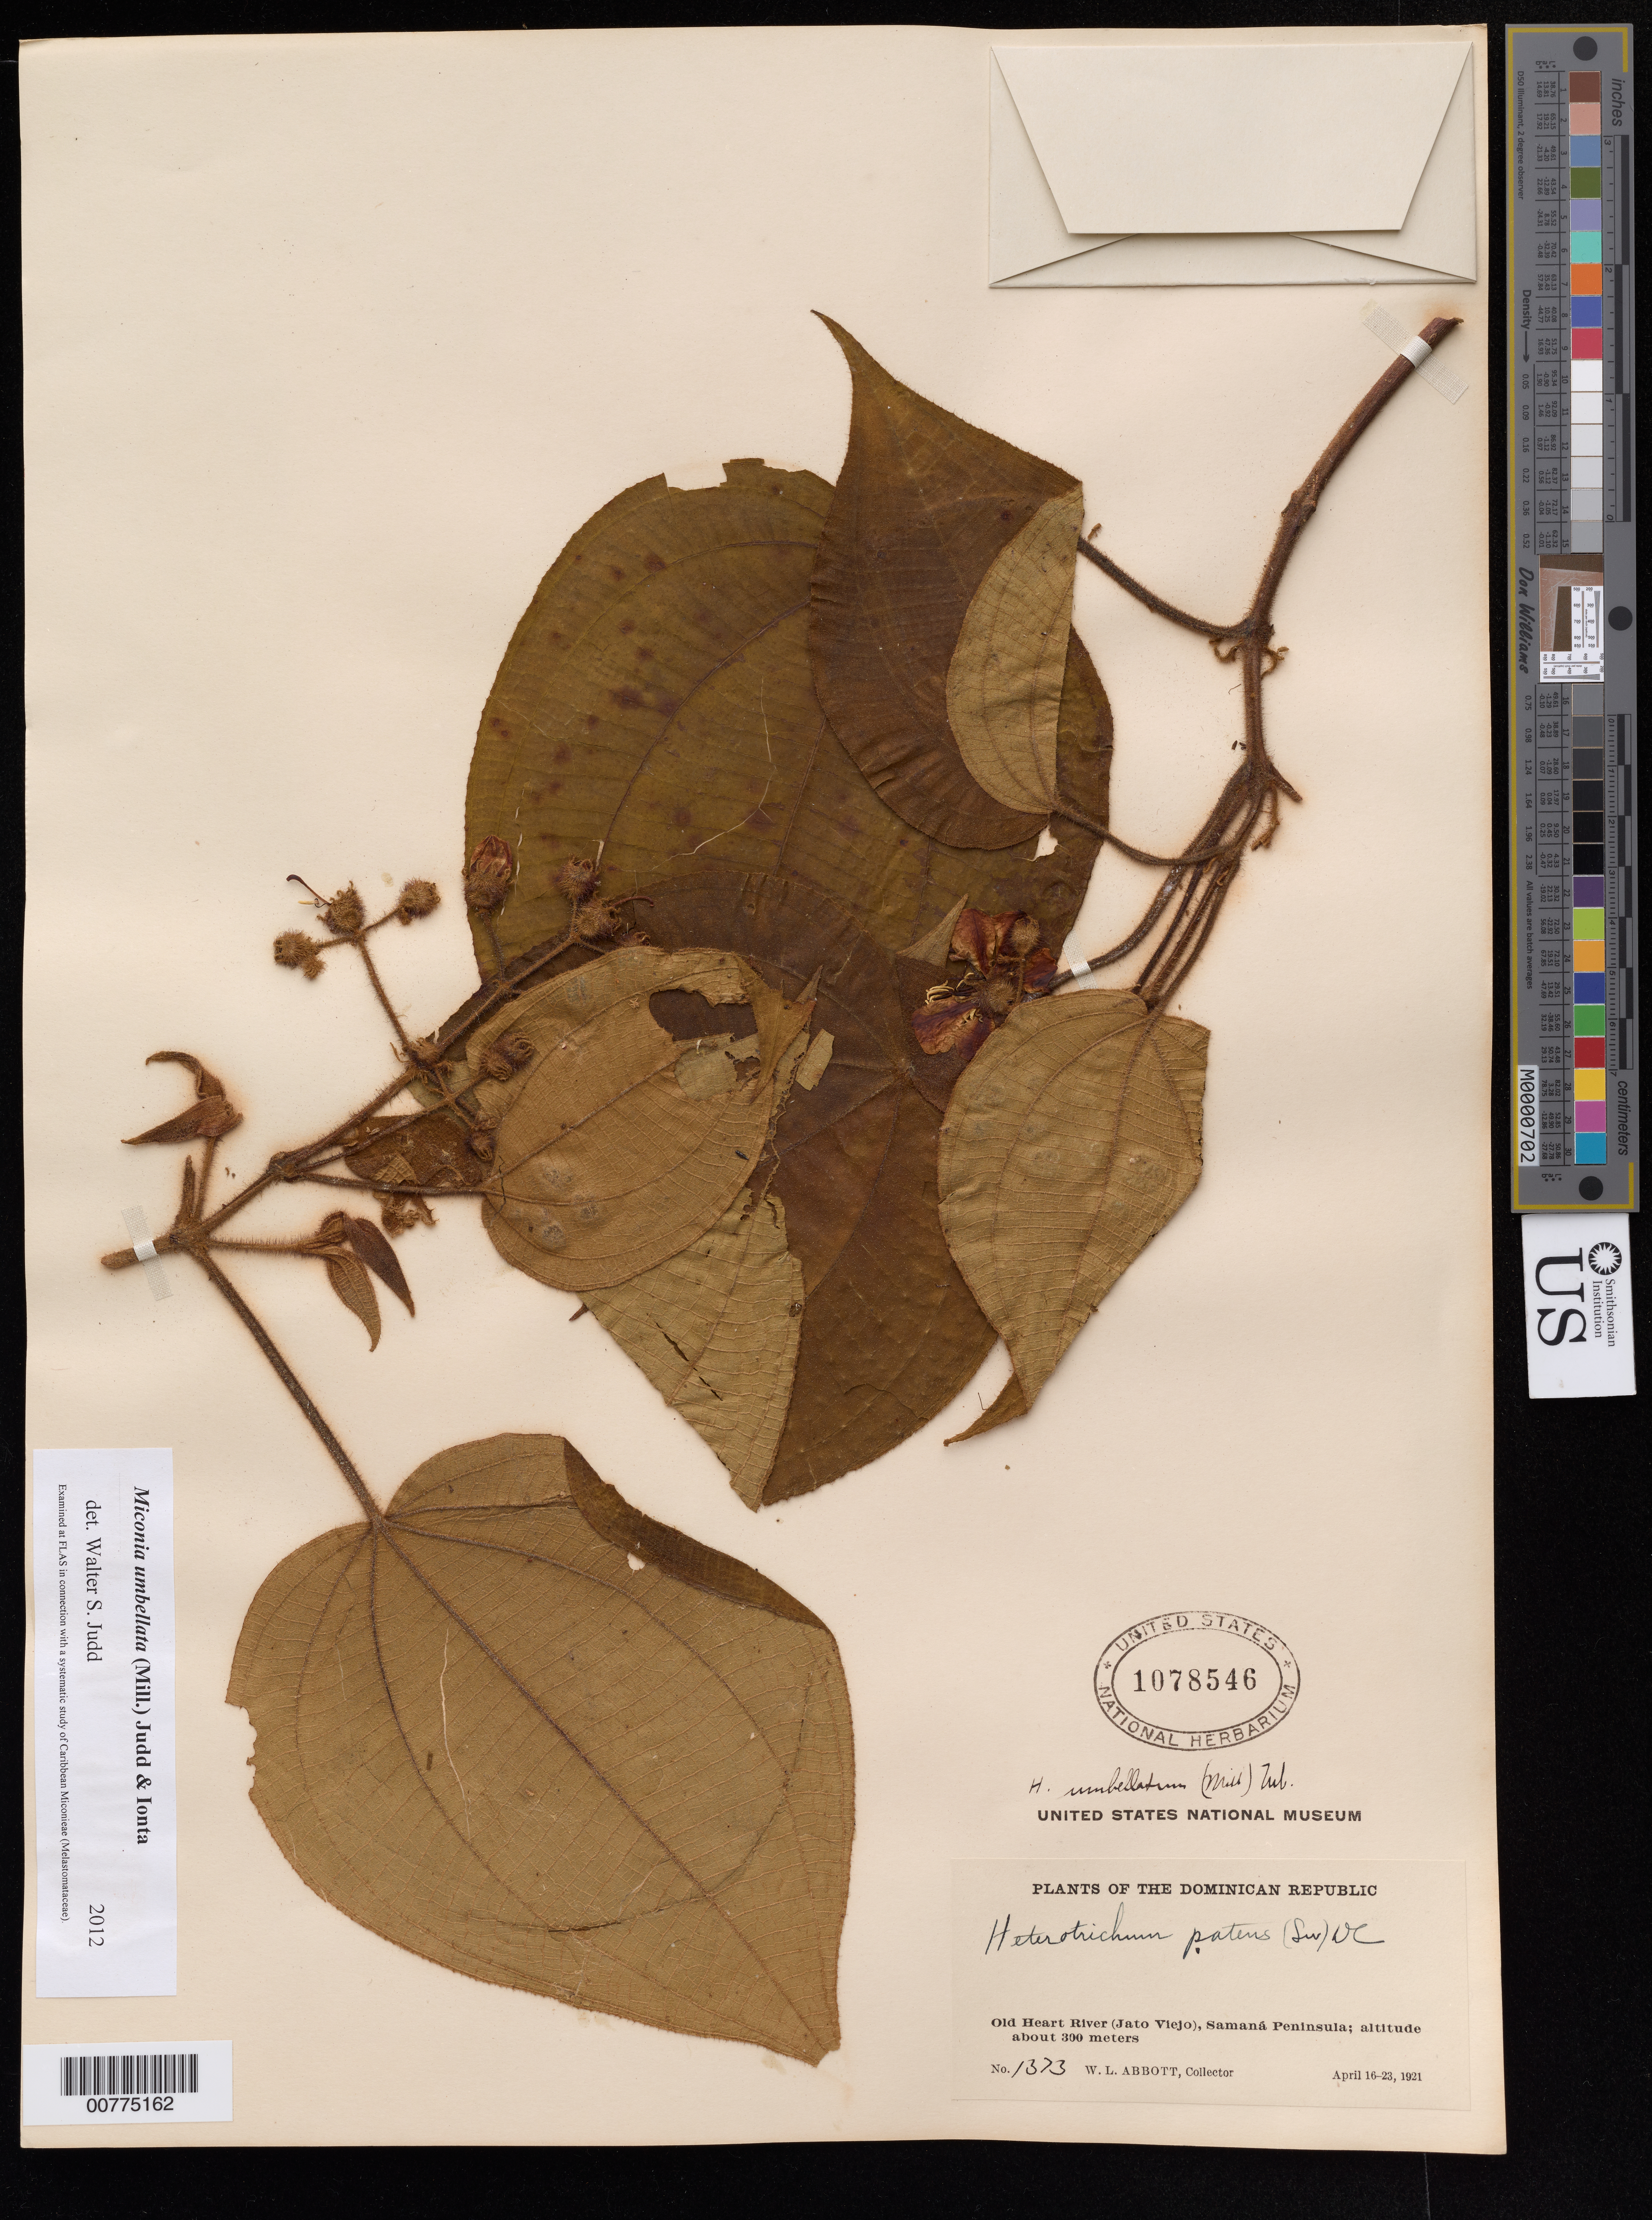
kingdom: Plantae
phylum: Tracheophyta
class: Magnoliopsida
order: Myrtales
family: Melastomataceae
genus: Miconia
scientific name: Miconia umbellata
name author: (Mill.) Judd & Ionta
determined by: Judd, Walter S.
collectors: W. L. Abbott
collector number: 1373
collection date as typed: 16 Apr 1910 to 23 Apr 1921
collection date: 1910-04-16/1921-04-23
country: Dominican Republic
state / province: Samana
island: Hispaniola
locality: Samaná Peninsula, Old Heart River (Jato Viejo).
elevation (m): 300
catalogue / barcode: US 1078546